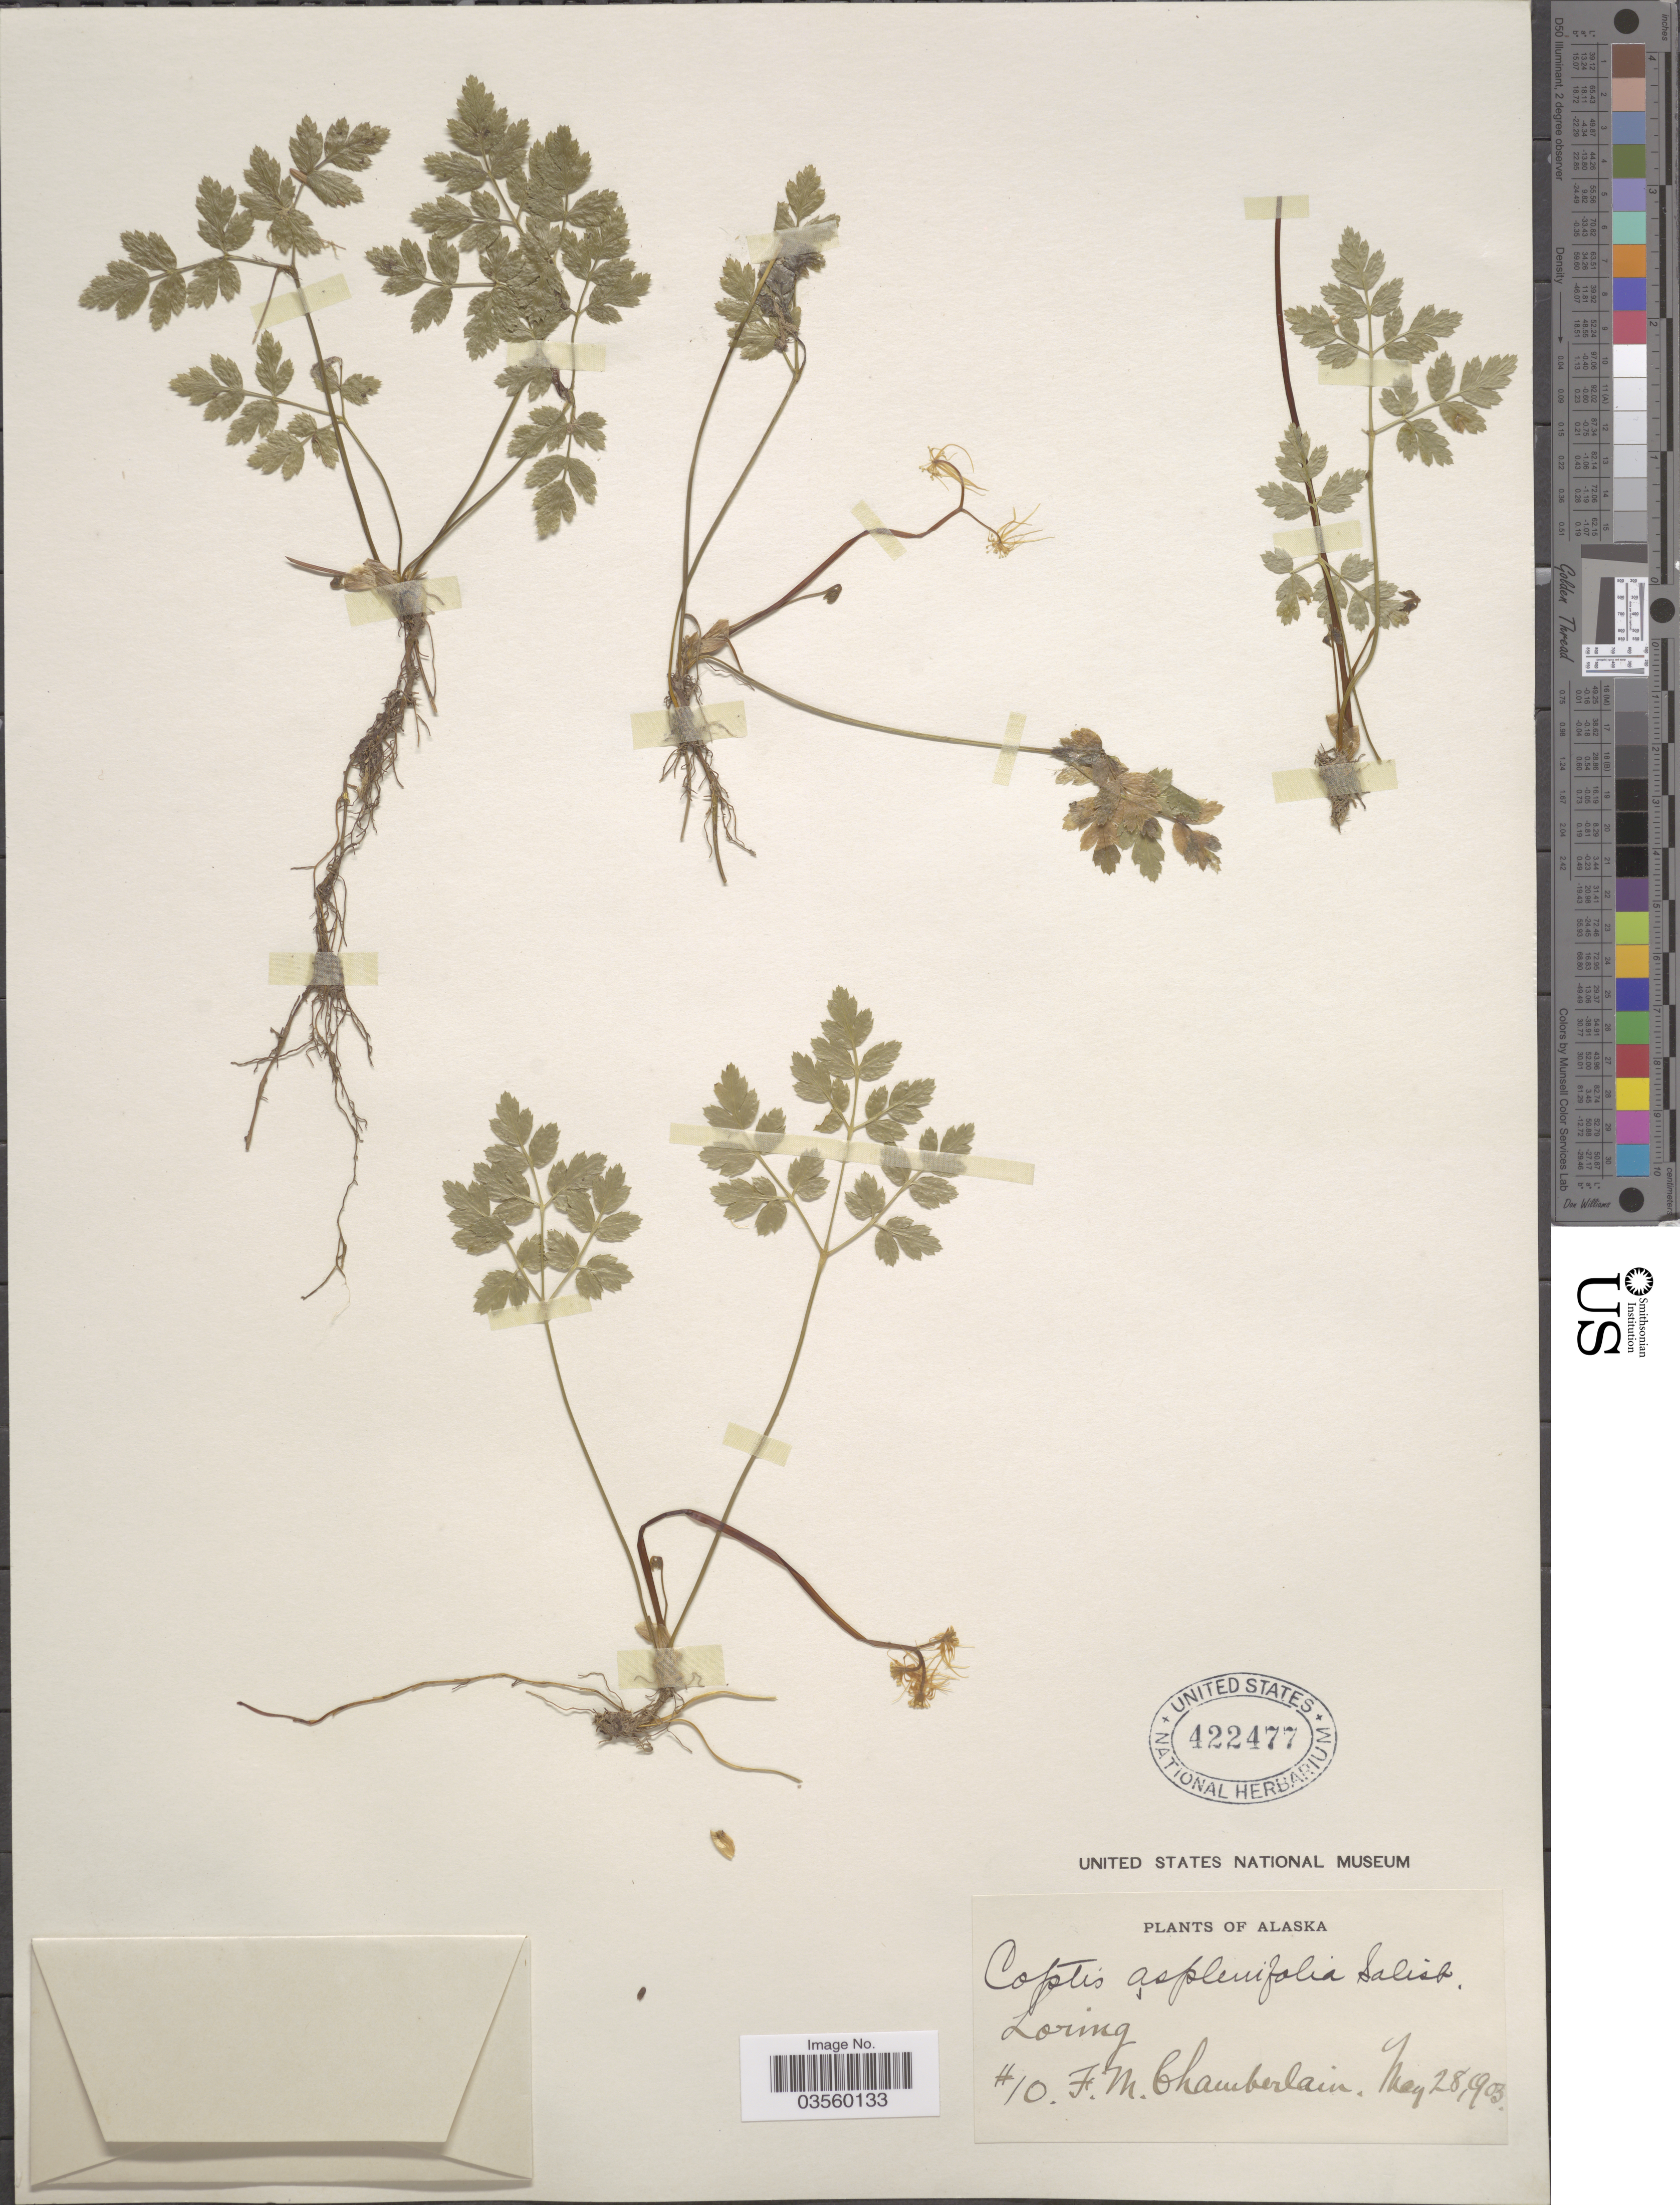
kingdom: Plantae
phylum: Tracheophyta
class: Magnoliopsida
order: Ranunculales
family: Ranunculaceae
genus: Coptis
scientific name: Coptis asplenifolia ined ?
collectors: F. Chamberlain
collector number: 10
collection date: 1903-05-28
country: United States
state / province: Alaska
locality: Loring.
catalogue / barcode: US 422477